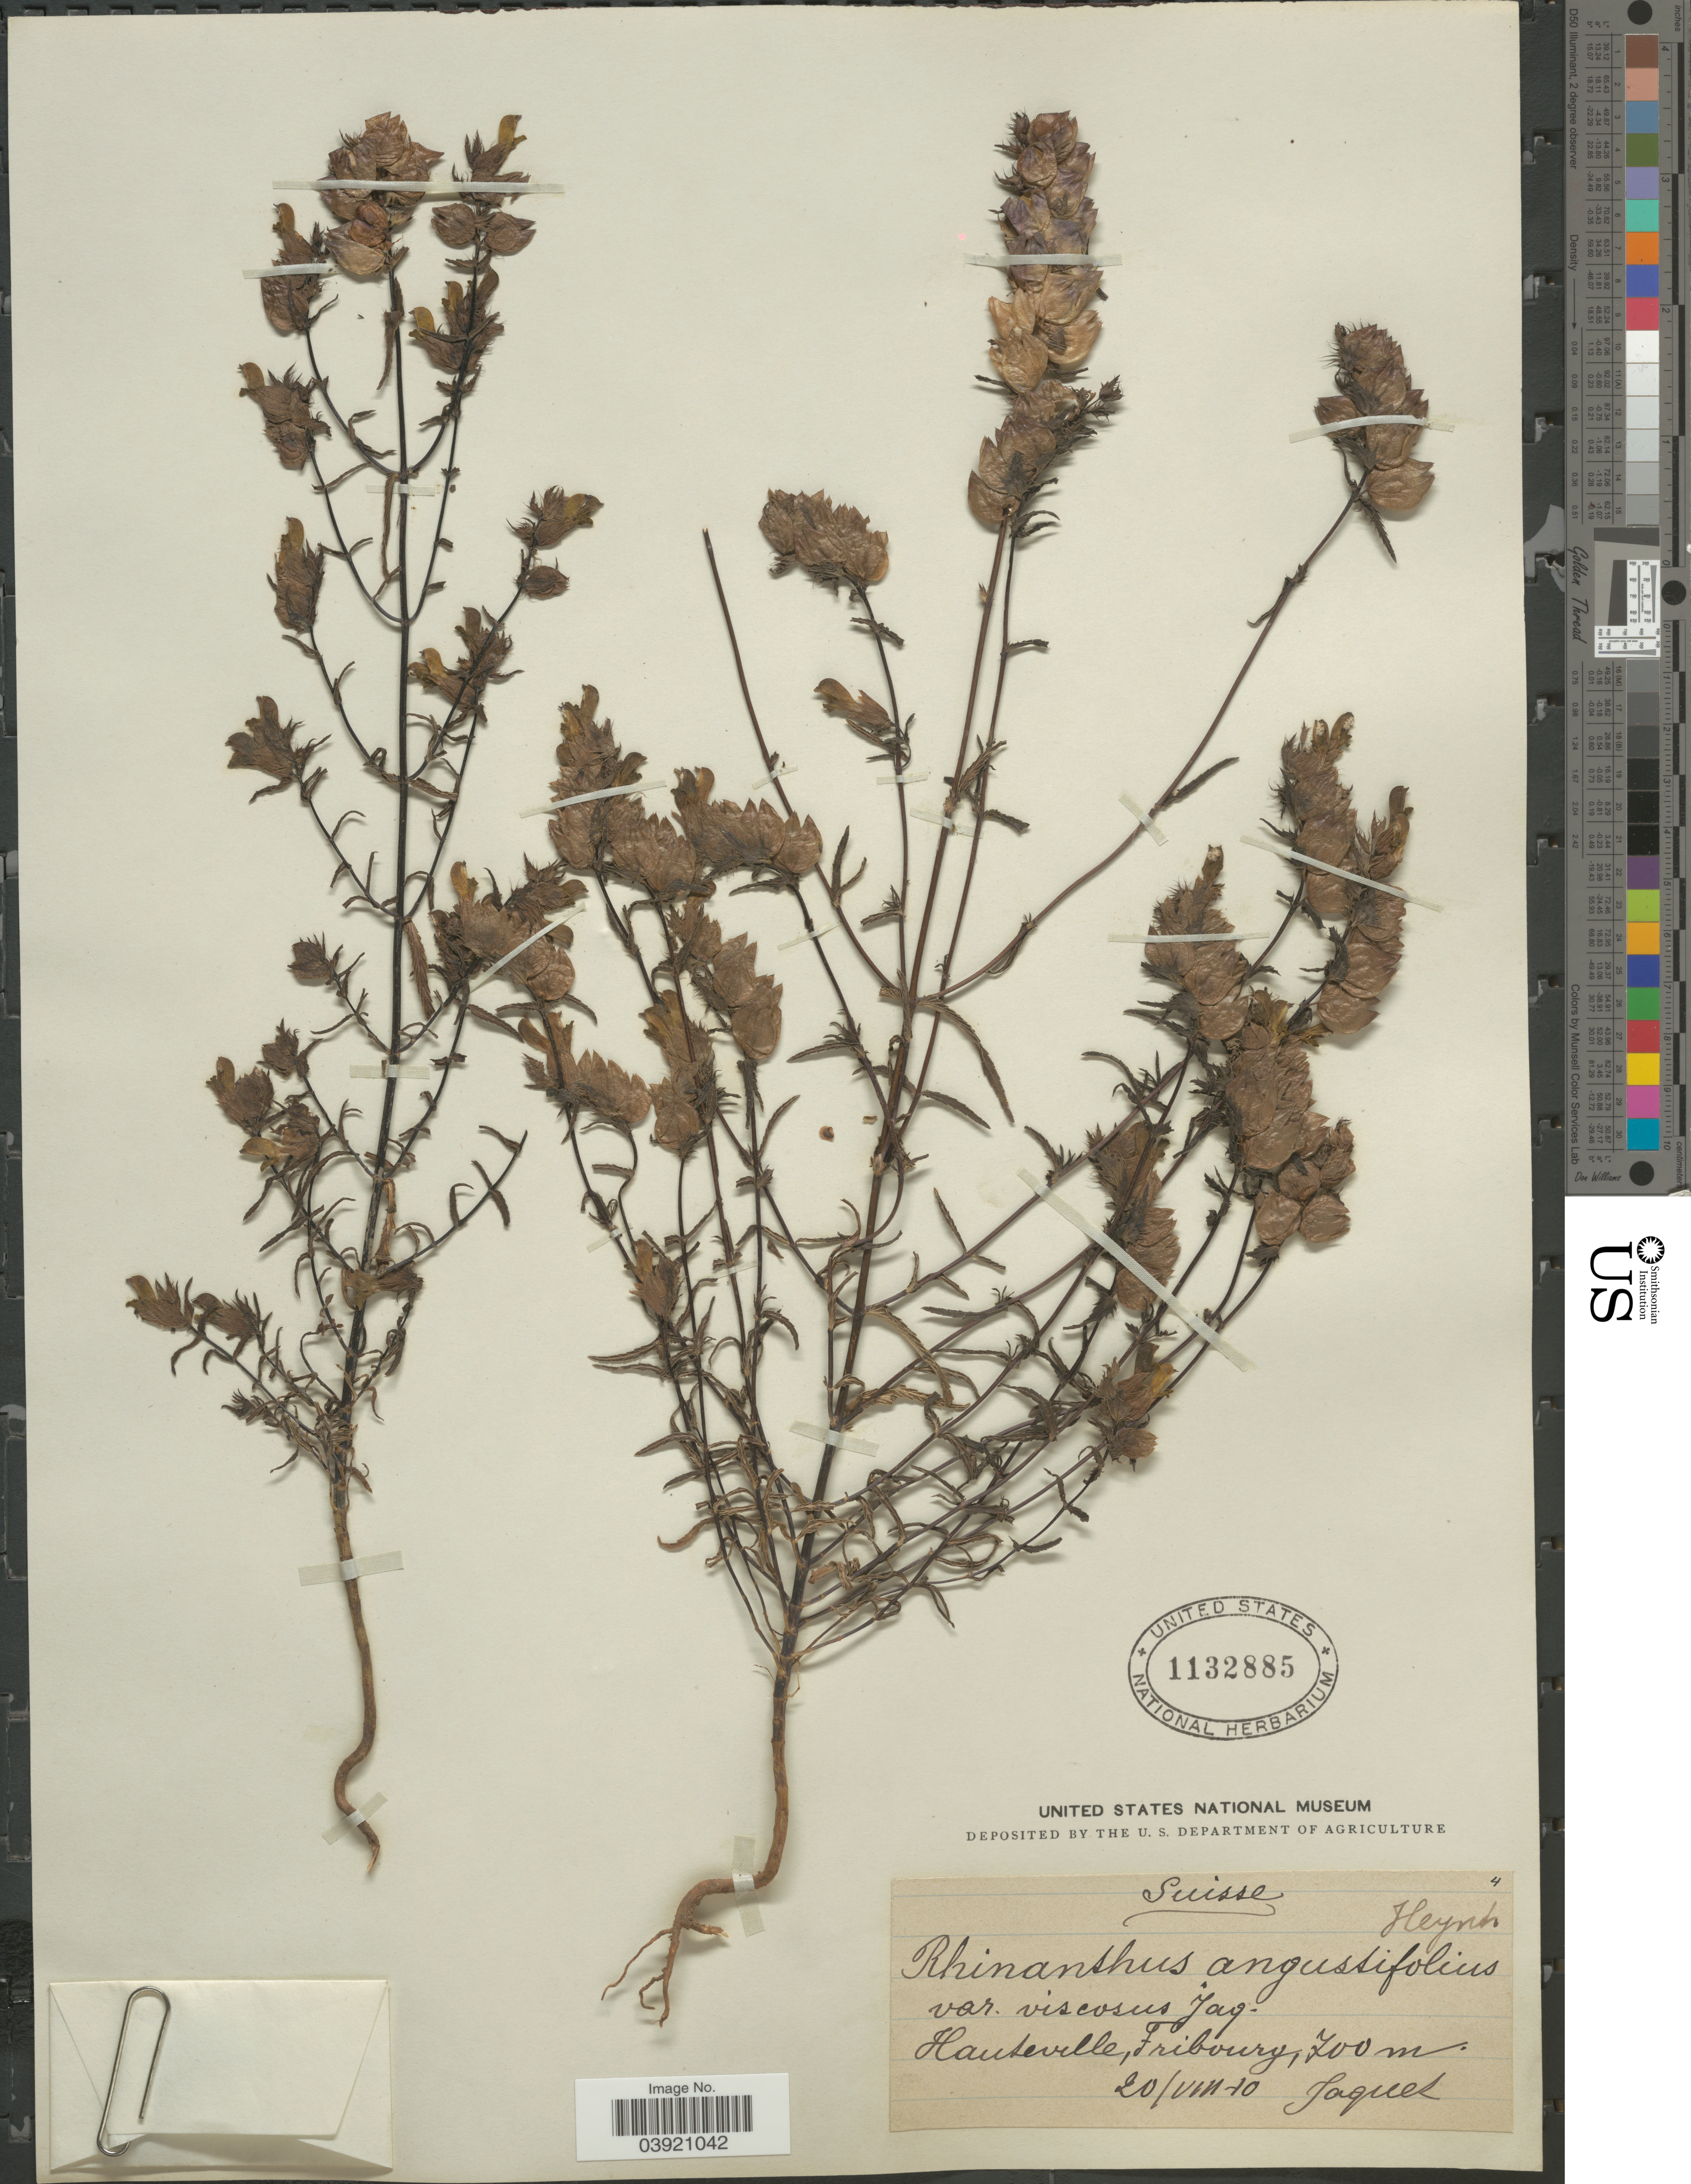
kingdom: Plantae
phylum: Tracheophyta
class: Magnoliopsida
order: Lamiales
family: Orobanchaceae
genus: Rhinanthus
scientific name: Rhinanthus angustifolius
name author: C.C. Gmel.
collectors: -. Jaquel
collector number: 4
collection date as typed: Transcribed d/m/y: 20/8/10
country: Switzerland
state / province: Fribourg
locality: Suisse. Hauteville.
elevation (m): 700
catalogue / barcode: US 1132885